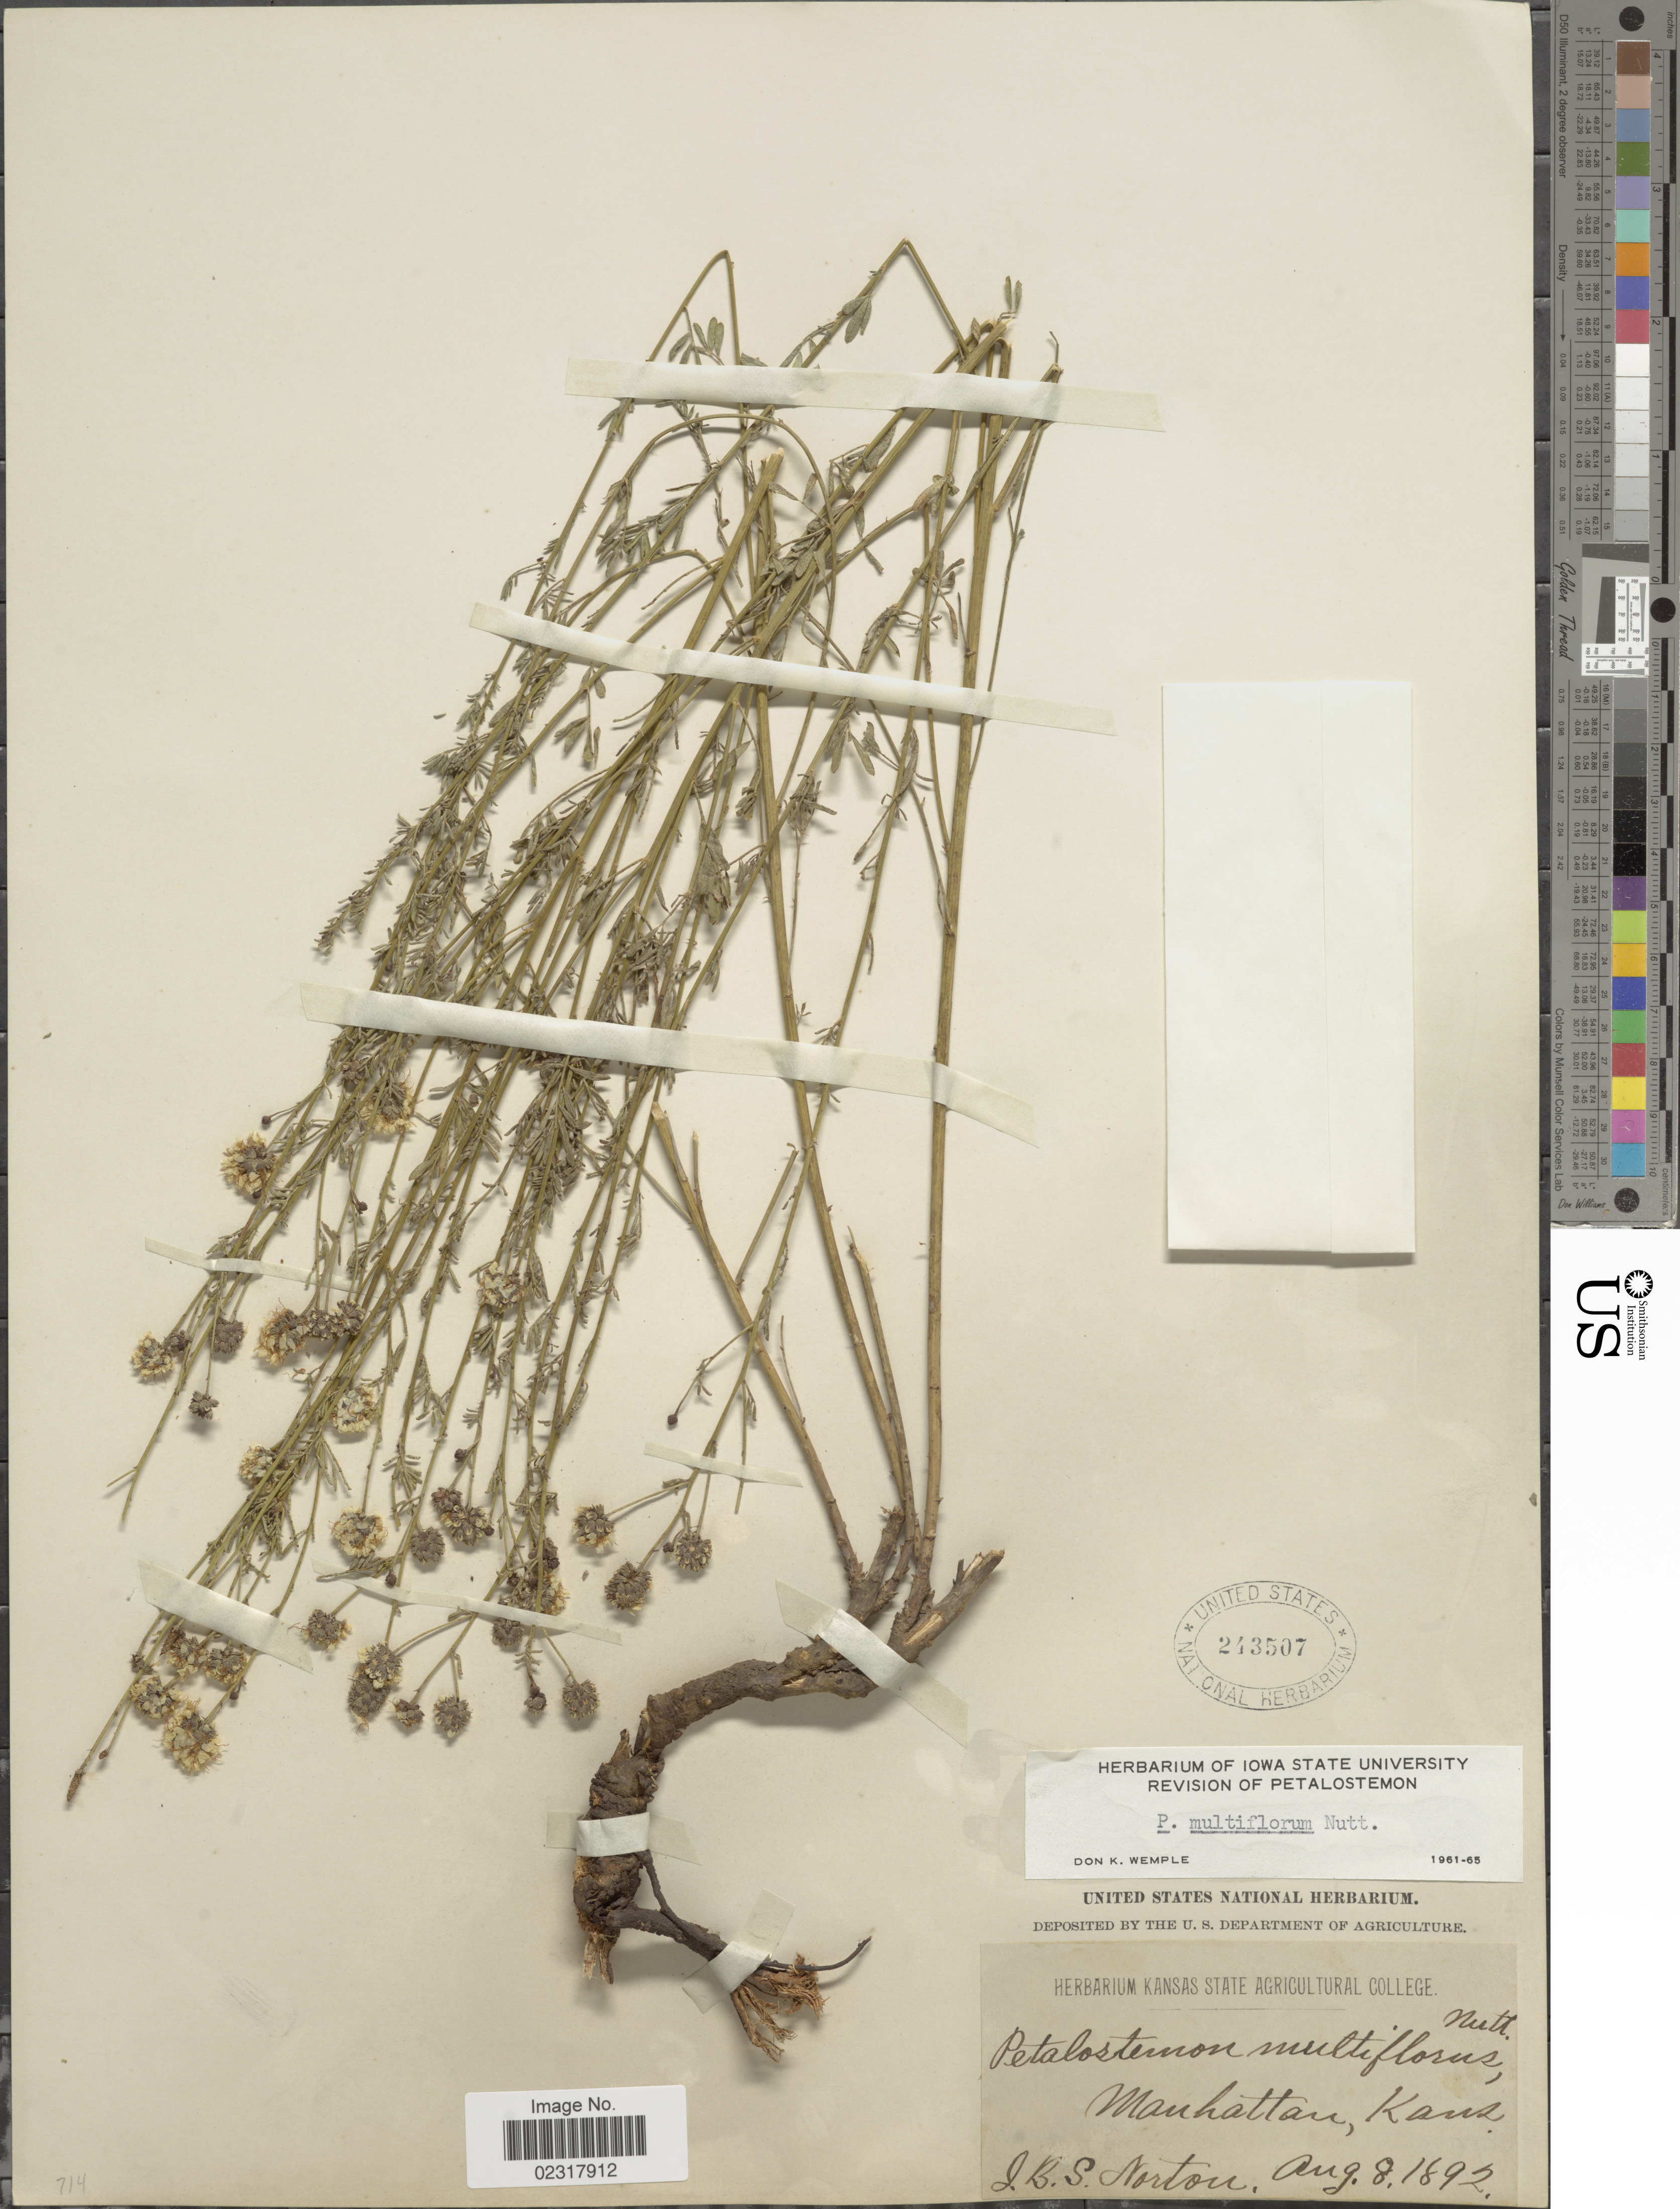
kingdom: Plantae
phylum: Tracheophyta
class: Magnoliopsida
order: Fabales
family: Fabaceae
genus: Dalea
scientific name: Dalea multiflora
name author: (Nutt.) Shinners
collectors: J. B. S. Norton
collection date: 1892-08-08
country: United States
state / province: Kansas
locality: Manhatten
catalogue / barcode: US 243507